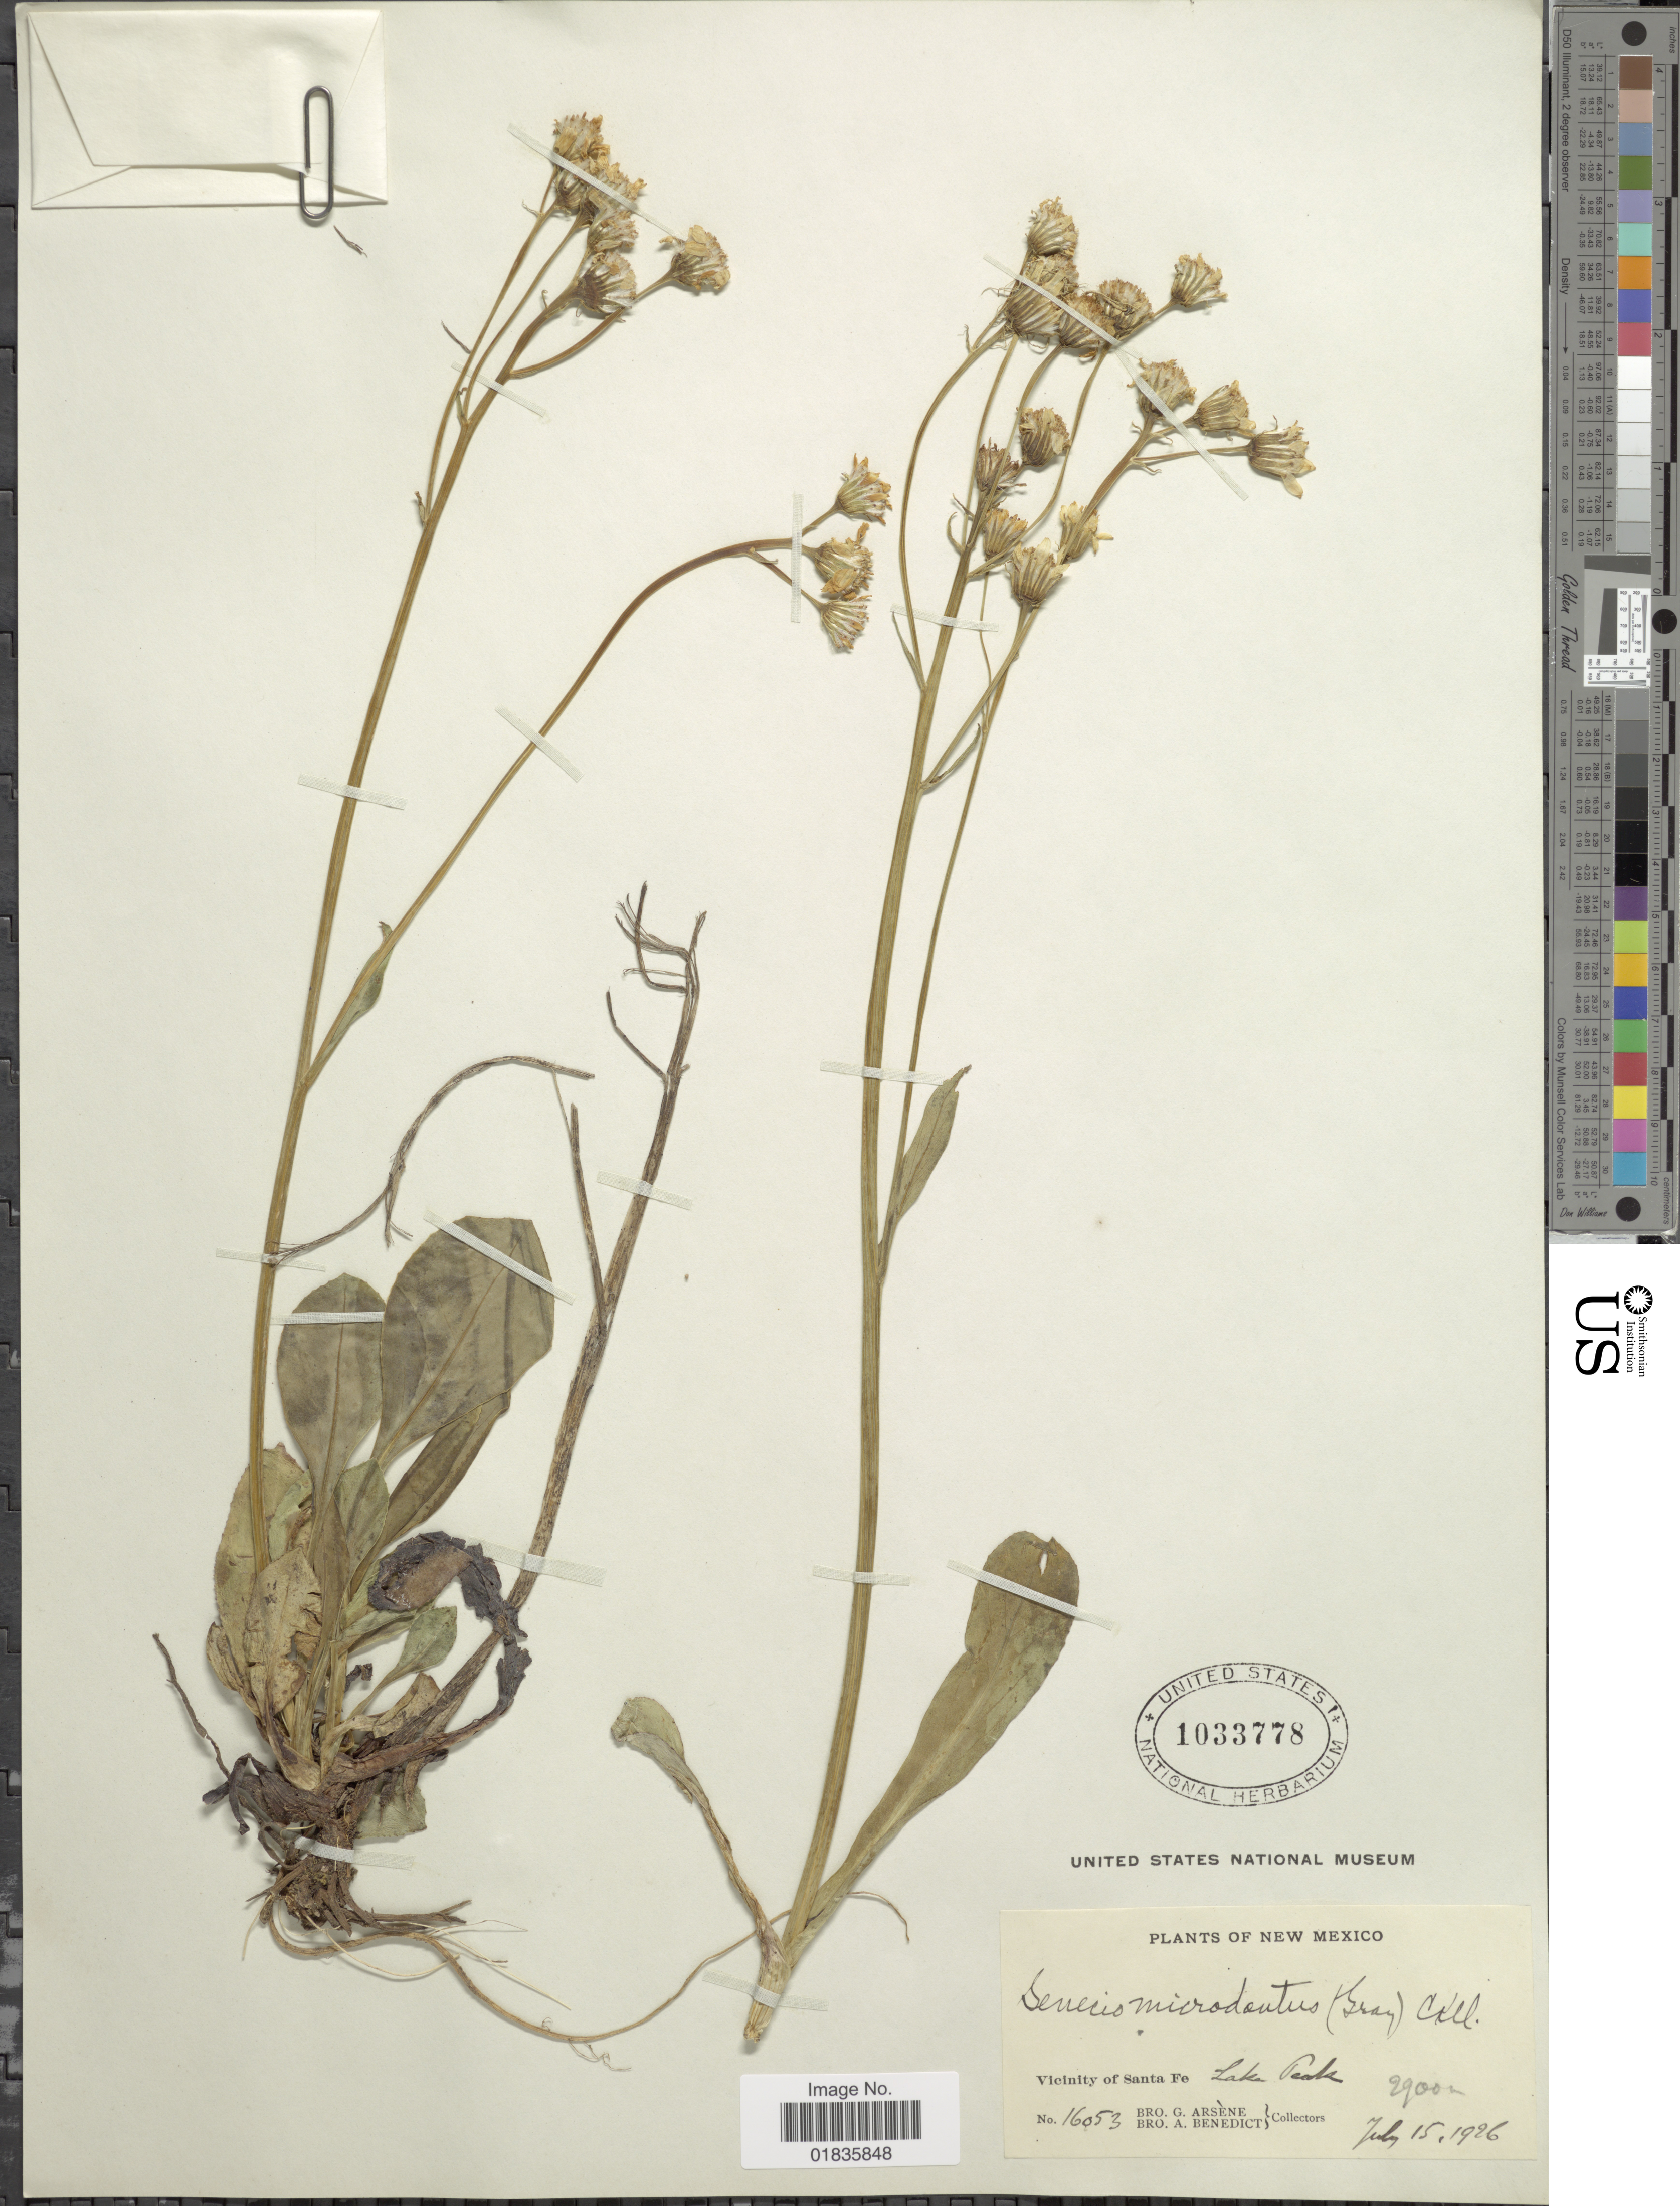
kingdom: Plantae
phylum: Tracheophyta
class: Magnoliopsida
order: Asterales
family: Asteraceae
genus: Senecio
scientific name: Senecio wootonii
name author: Greene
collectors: Bro. G. Arsène & Bro. A. Benedict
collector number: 16053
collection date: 1926-07-15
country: United States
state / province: New Mexico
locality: Vicinity of Santa Fe, Lake Peak.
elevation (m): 2900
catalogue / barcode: US 1033778